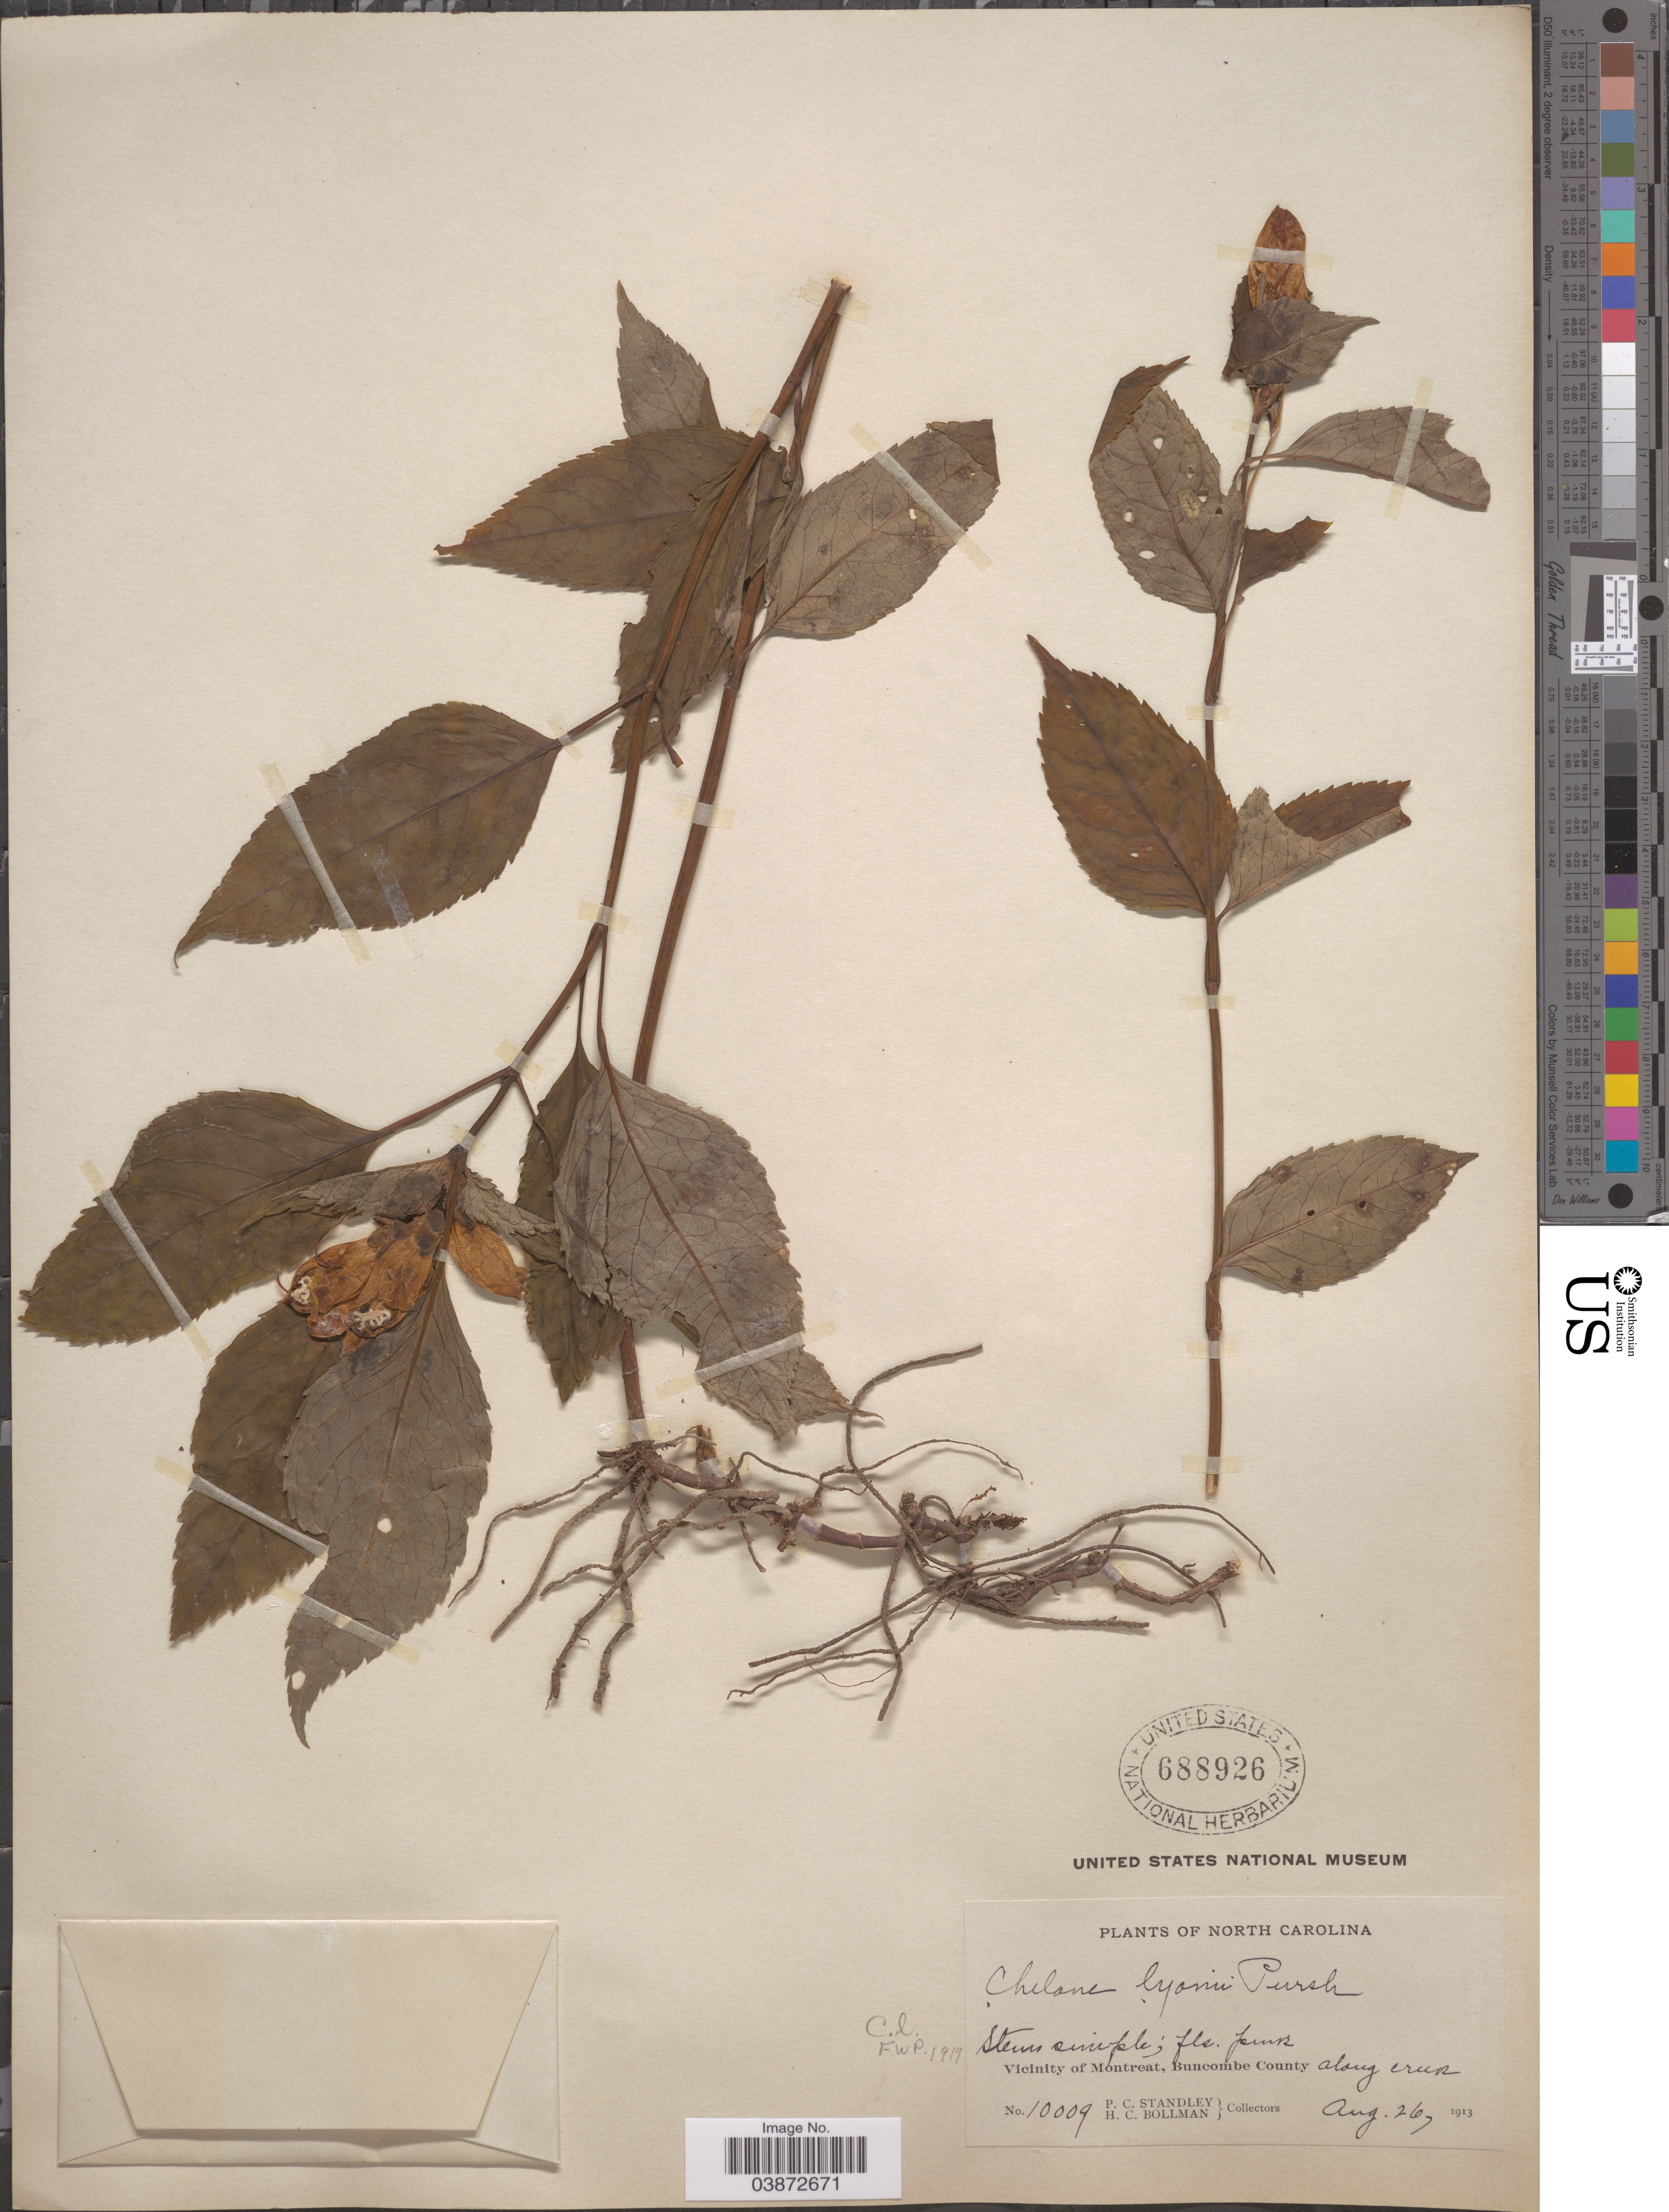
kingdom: Plantae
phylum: Tracheophyta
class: Magnoliopsida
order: Lamiales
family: Plantaginaceae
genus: Chelone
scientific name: Chelone lyonii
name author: Pursh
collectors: P. C. Standley & H. C. Bollman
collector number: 10009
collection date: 1913-08-26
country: United States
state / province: North Carolina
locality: Vicinity of Montreat, Buncombe County.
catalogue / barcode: US 688926